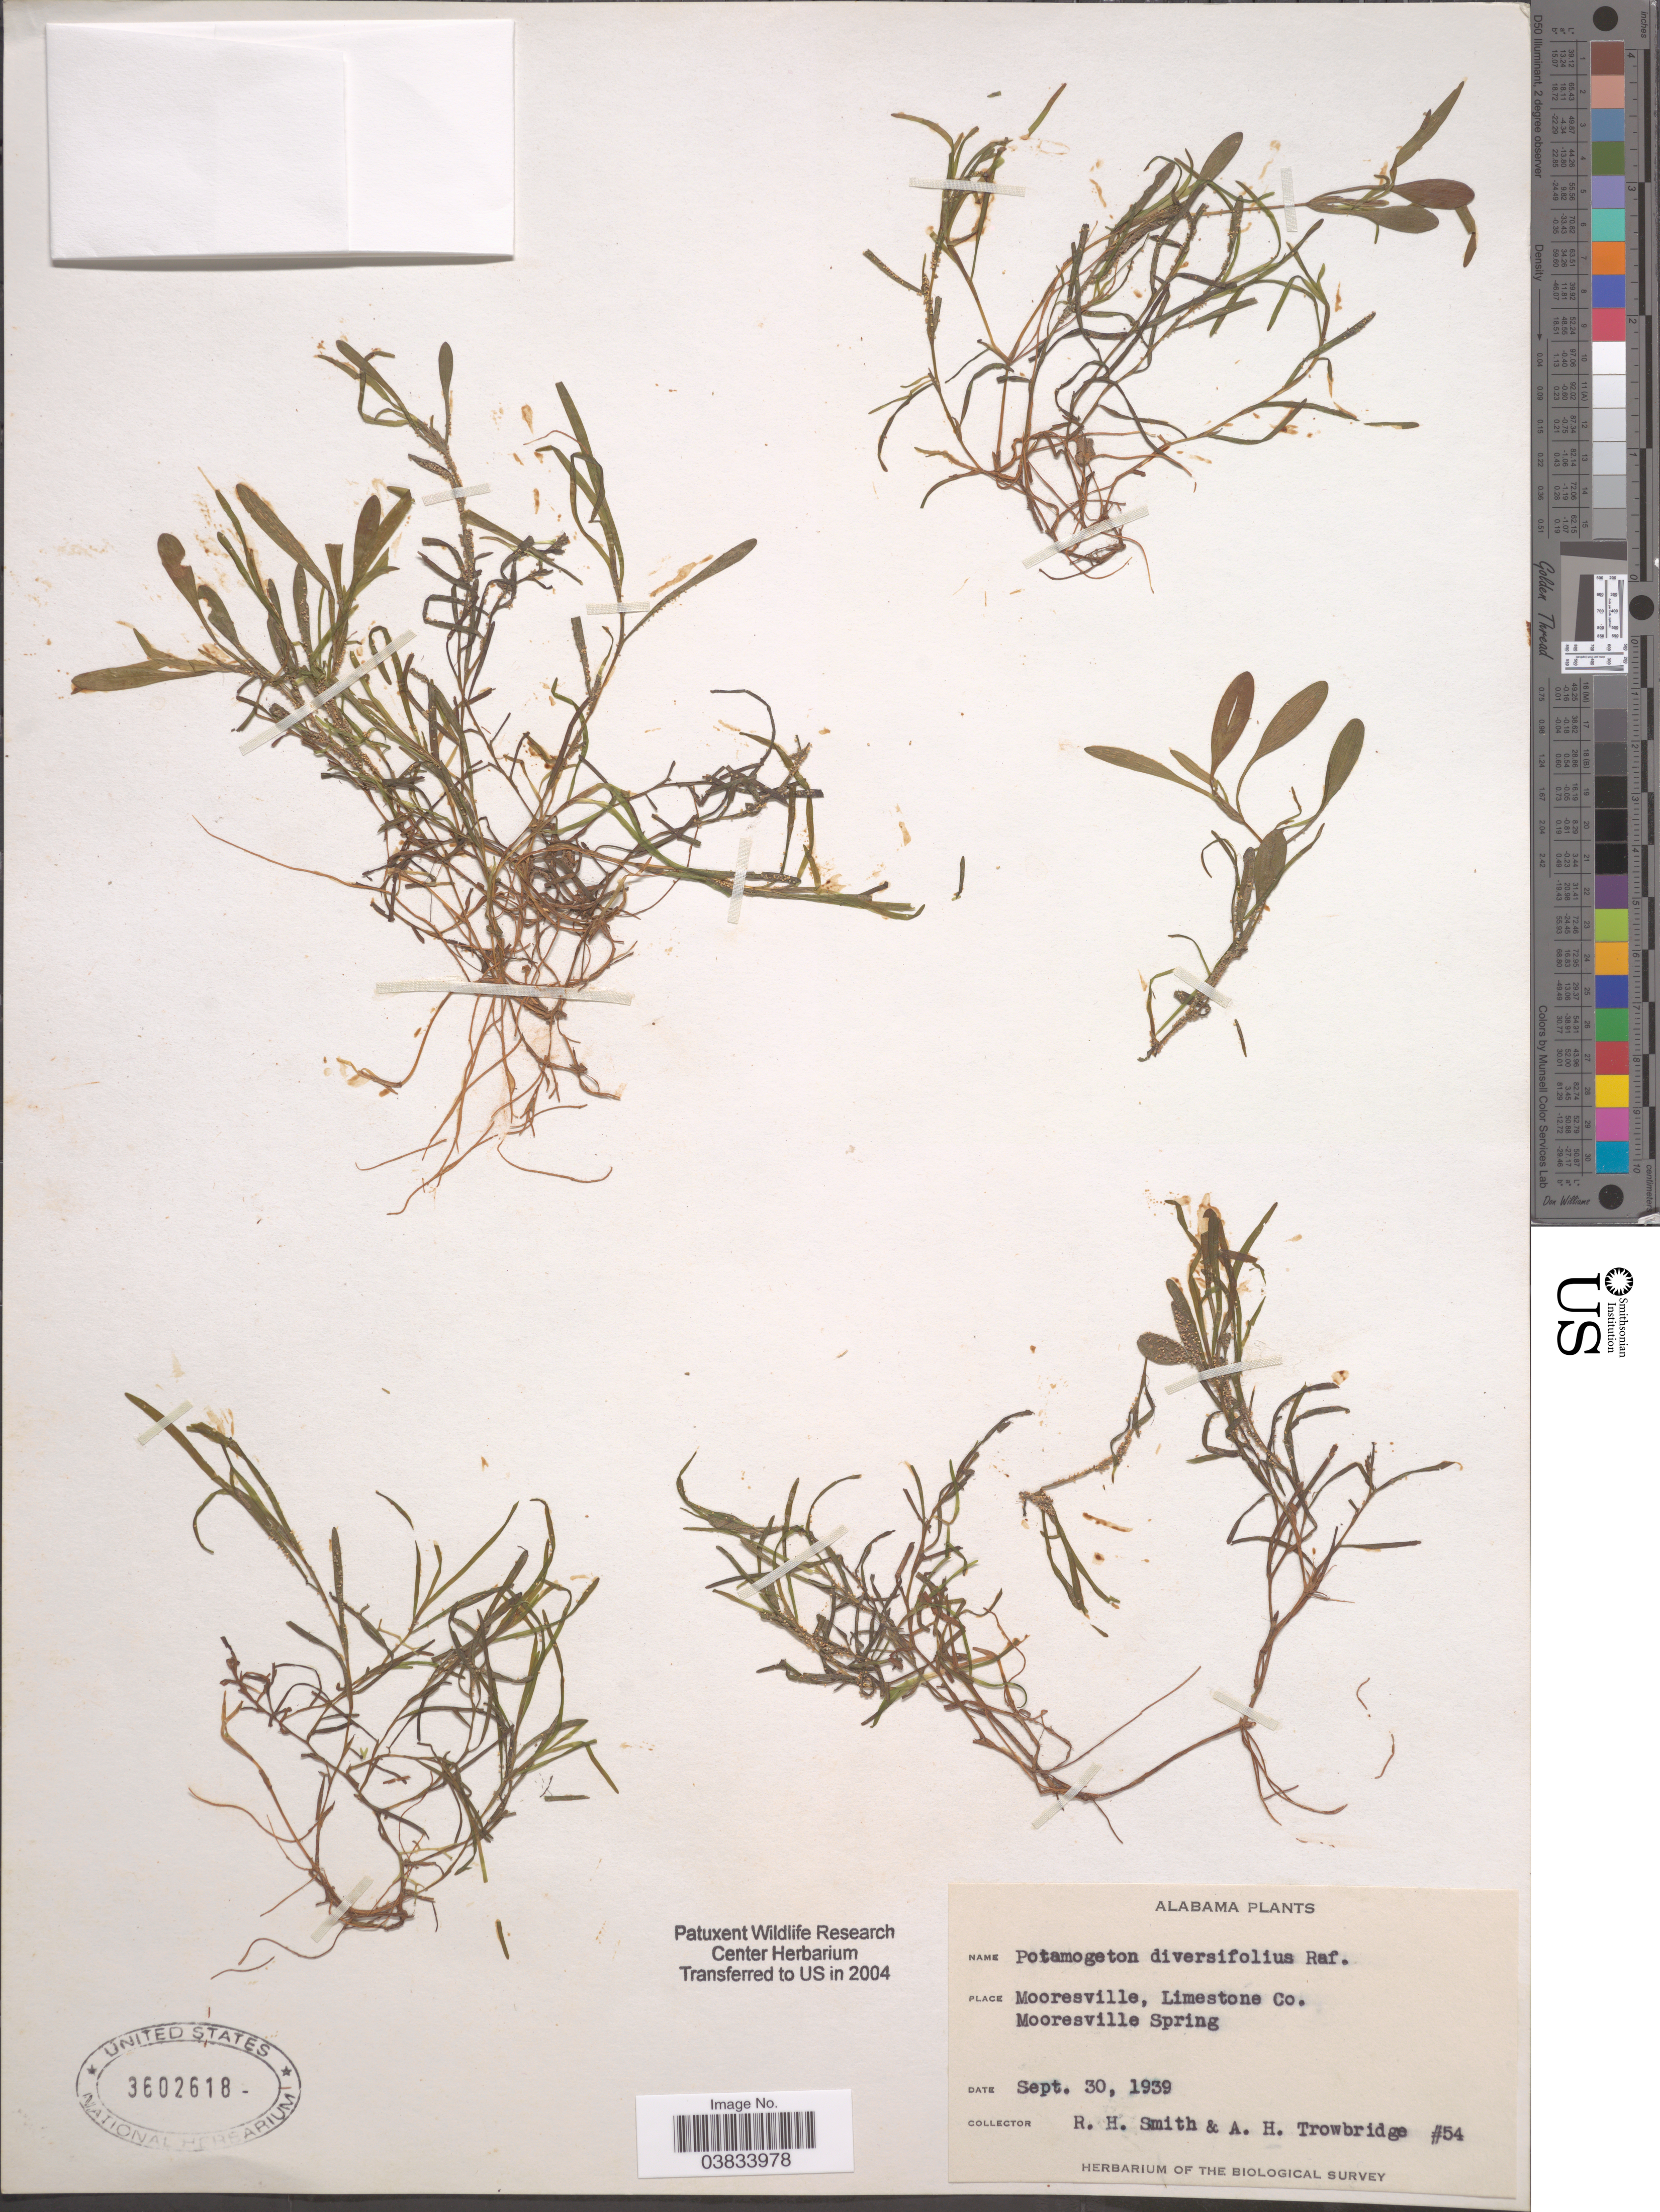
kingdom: Plantae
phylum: Tracheophyta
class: Liliopsida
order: Alismatales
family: Potamogetonaceae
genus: Potamogeton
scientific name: Potamogeton diversifolius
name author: Raf.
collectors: R. H. Smith & A. H. Trowbridge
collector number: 54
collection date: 1939-09-30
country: United States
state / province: Alabama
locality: Mooresville, Limestone Co. Mooresville Spring.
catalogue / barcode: US 3602618